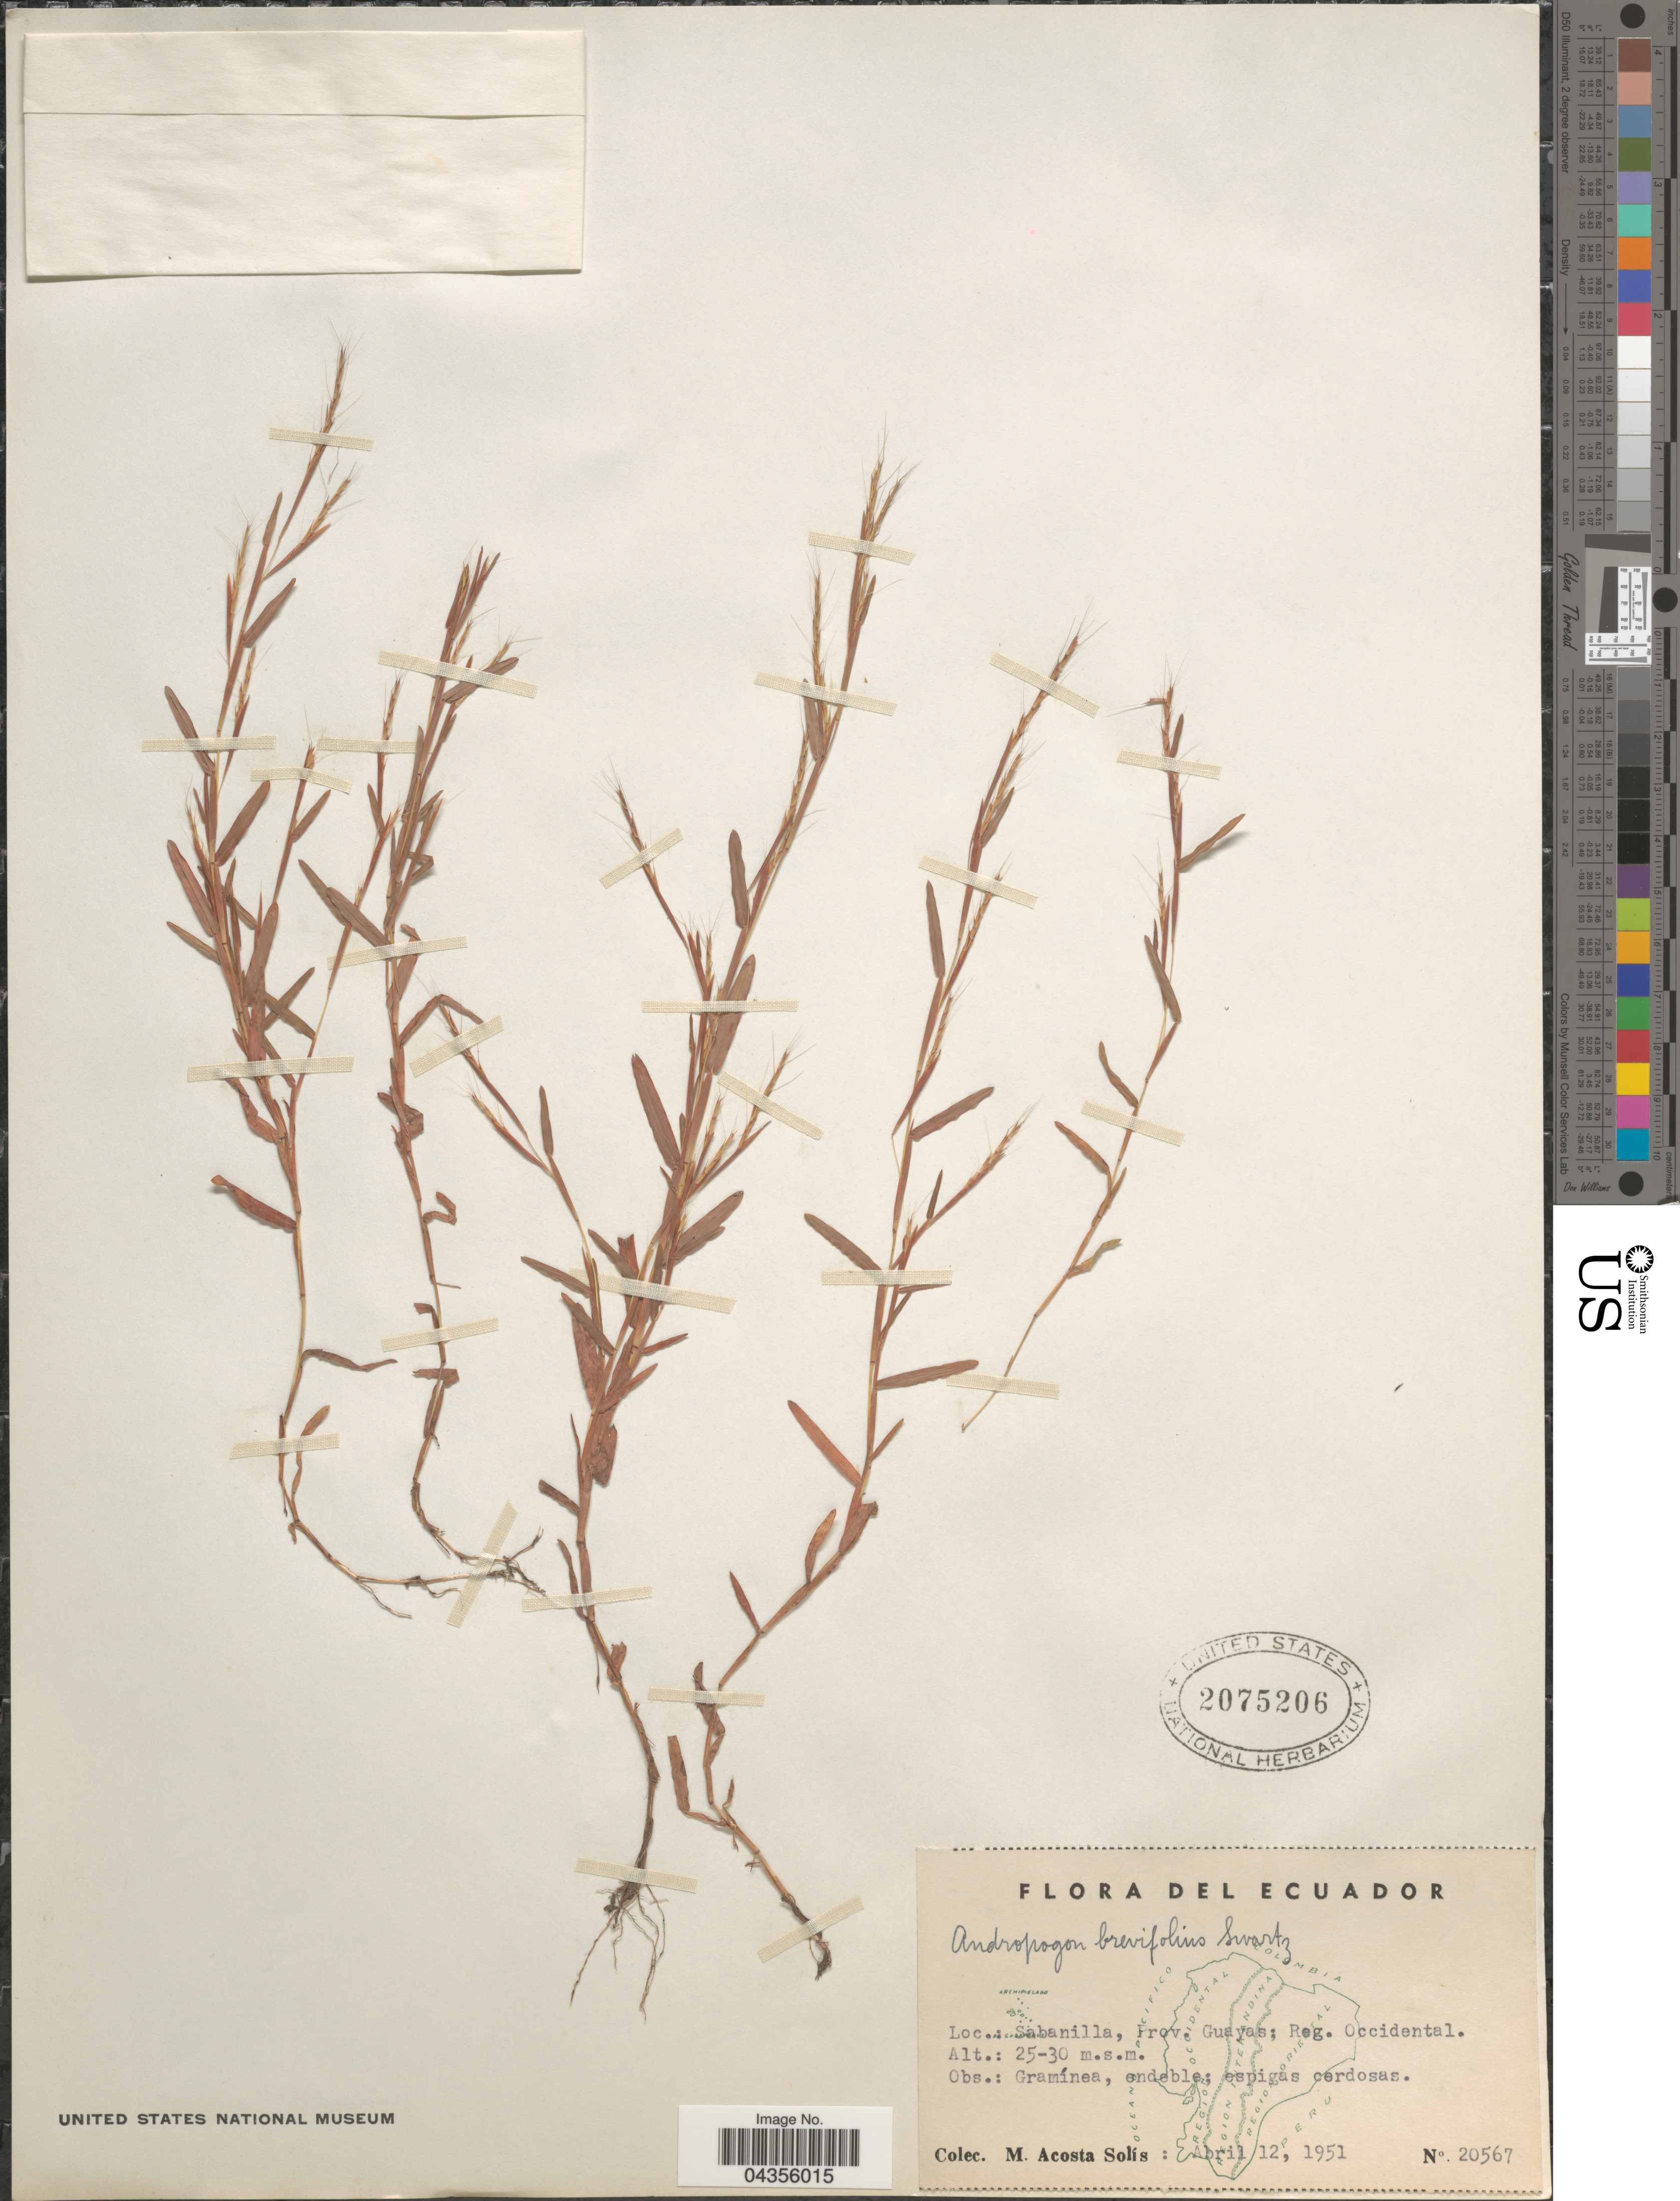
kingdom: Plantae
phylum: Tracheophyta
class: Liliopsida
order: Poales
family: Poaceae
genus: Schizachyrium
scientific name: Schizachyrium brevifolium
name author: (Sw.) Nees ex Büse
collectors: M. Acosta Solis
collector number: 20567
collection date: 1951-04-12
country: Ecuador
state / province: Guayas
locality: Sabanilla, Reg. Occidental.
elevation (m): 25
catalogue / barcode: US 2075206